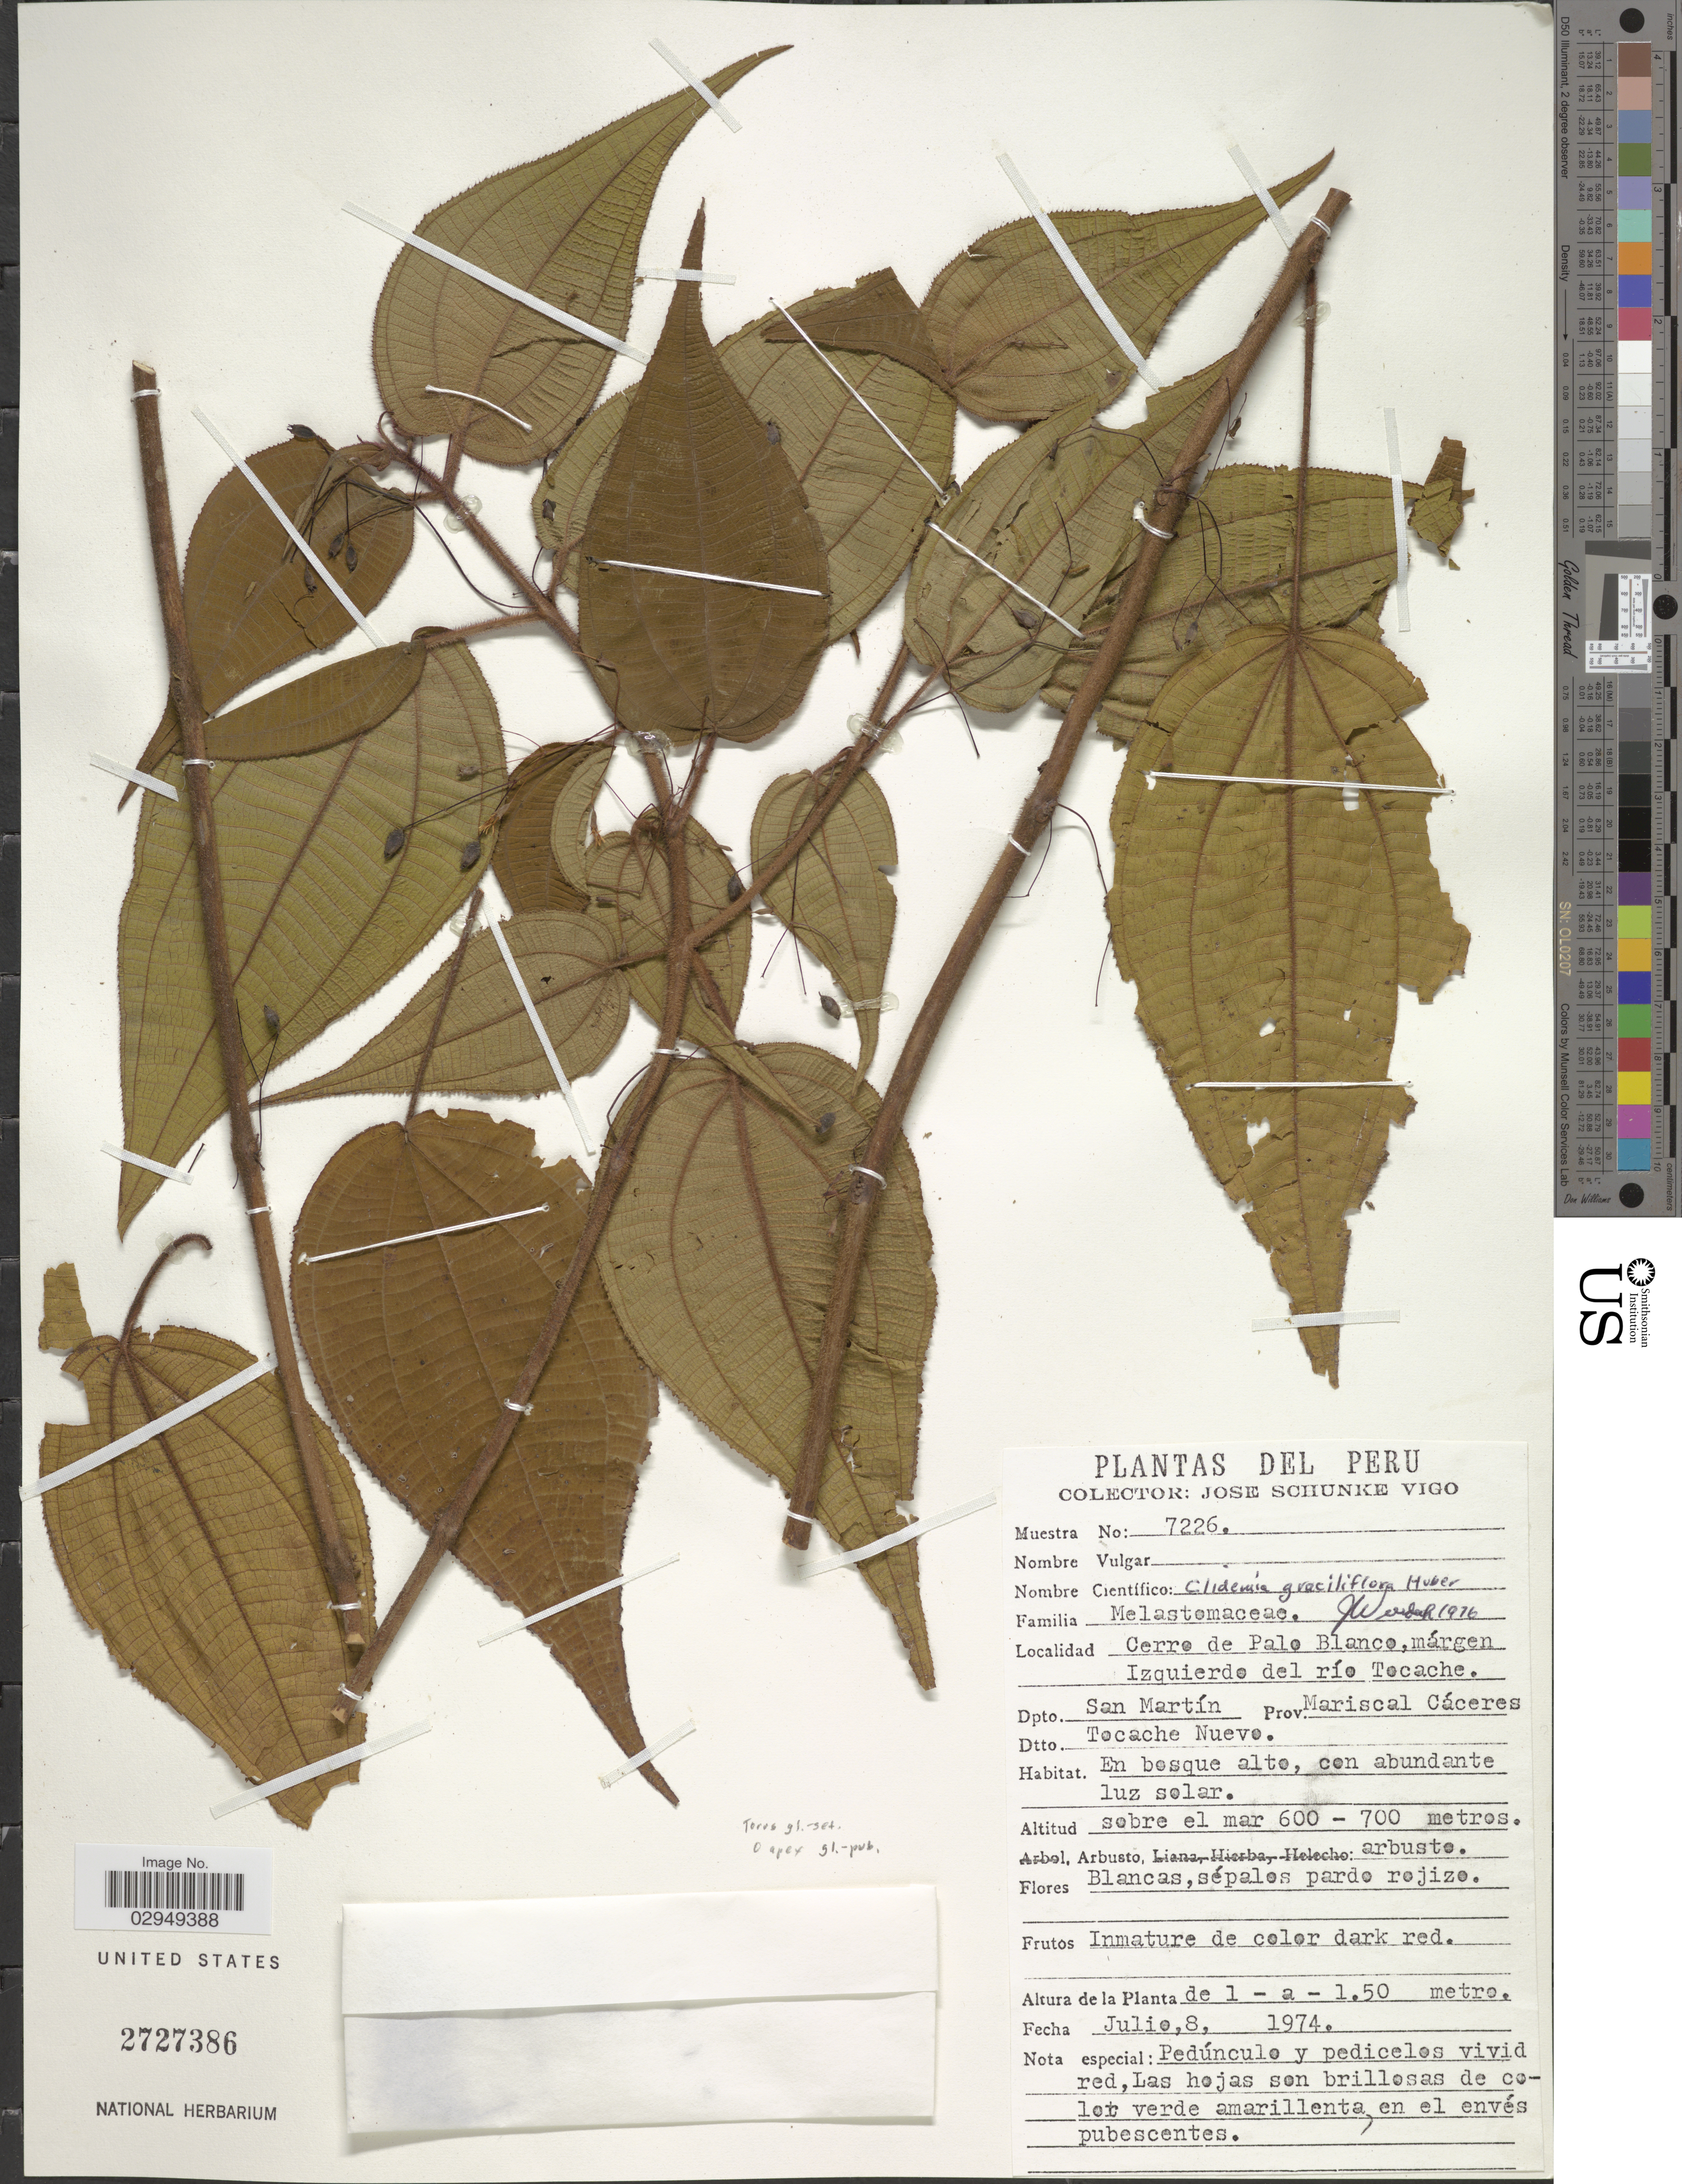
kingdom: Plantae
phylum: Tracheophyta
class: Magnoliopsida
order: Myrtales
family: Melastomataceae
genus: Clidemia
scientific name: Clidemia graciliflora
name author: Huber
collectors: J. Schunke Vigo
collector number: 7226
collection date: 1974-07-08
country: Peru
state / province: San Martín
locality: Cerro de Palo Blanco, márgen Izquierdo del río Tocache. Dpto. San Martín. Prov. Mariscal Cáceres. Dtto. Tocache Nuevo.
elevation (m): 600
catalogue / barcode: US 2727386